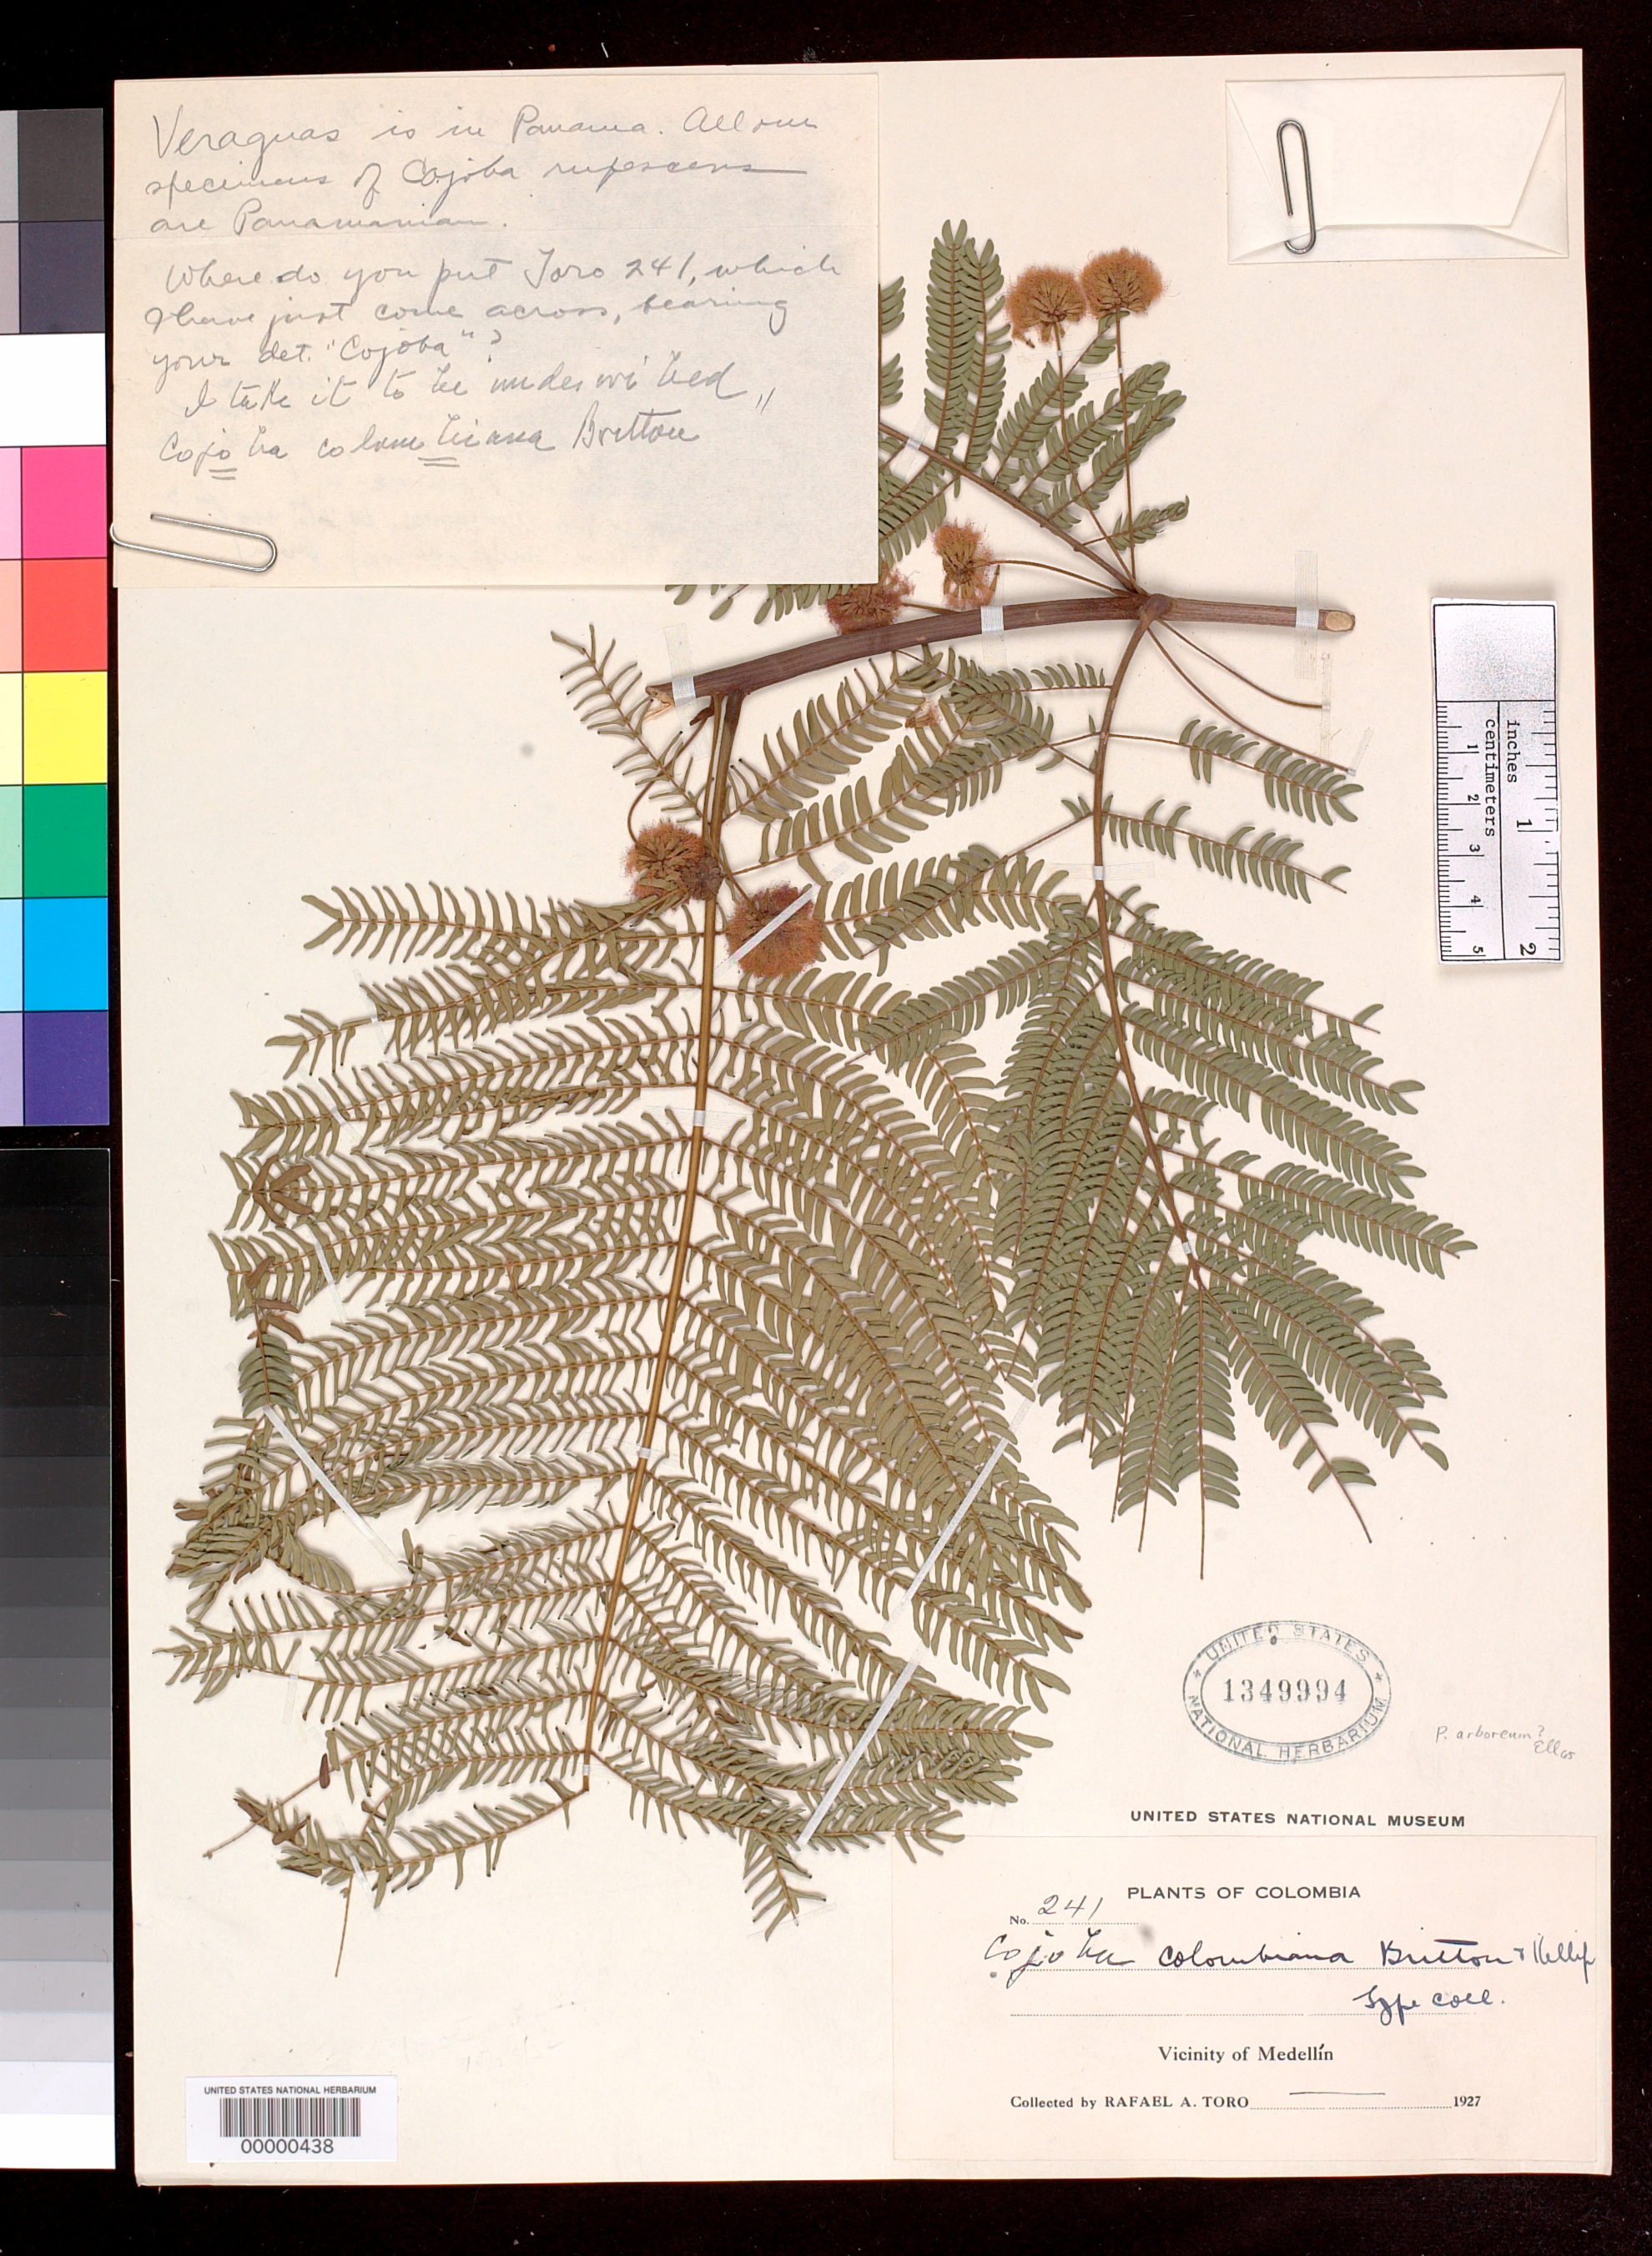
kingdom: Plantae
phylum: Tracheophyta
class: Magnoliopsida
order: Fabales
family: Fabaceae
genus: Cojoba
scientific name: Cojoba colombiana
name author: Britton & Killip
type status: Isotype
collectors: R. A. Toro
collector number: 241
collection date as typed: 1927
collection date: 1927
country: Colombia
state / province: Antioquia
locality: Vicinity of Medellin.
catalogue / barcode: US 1349994